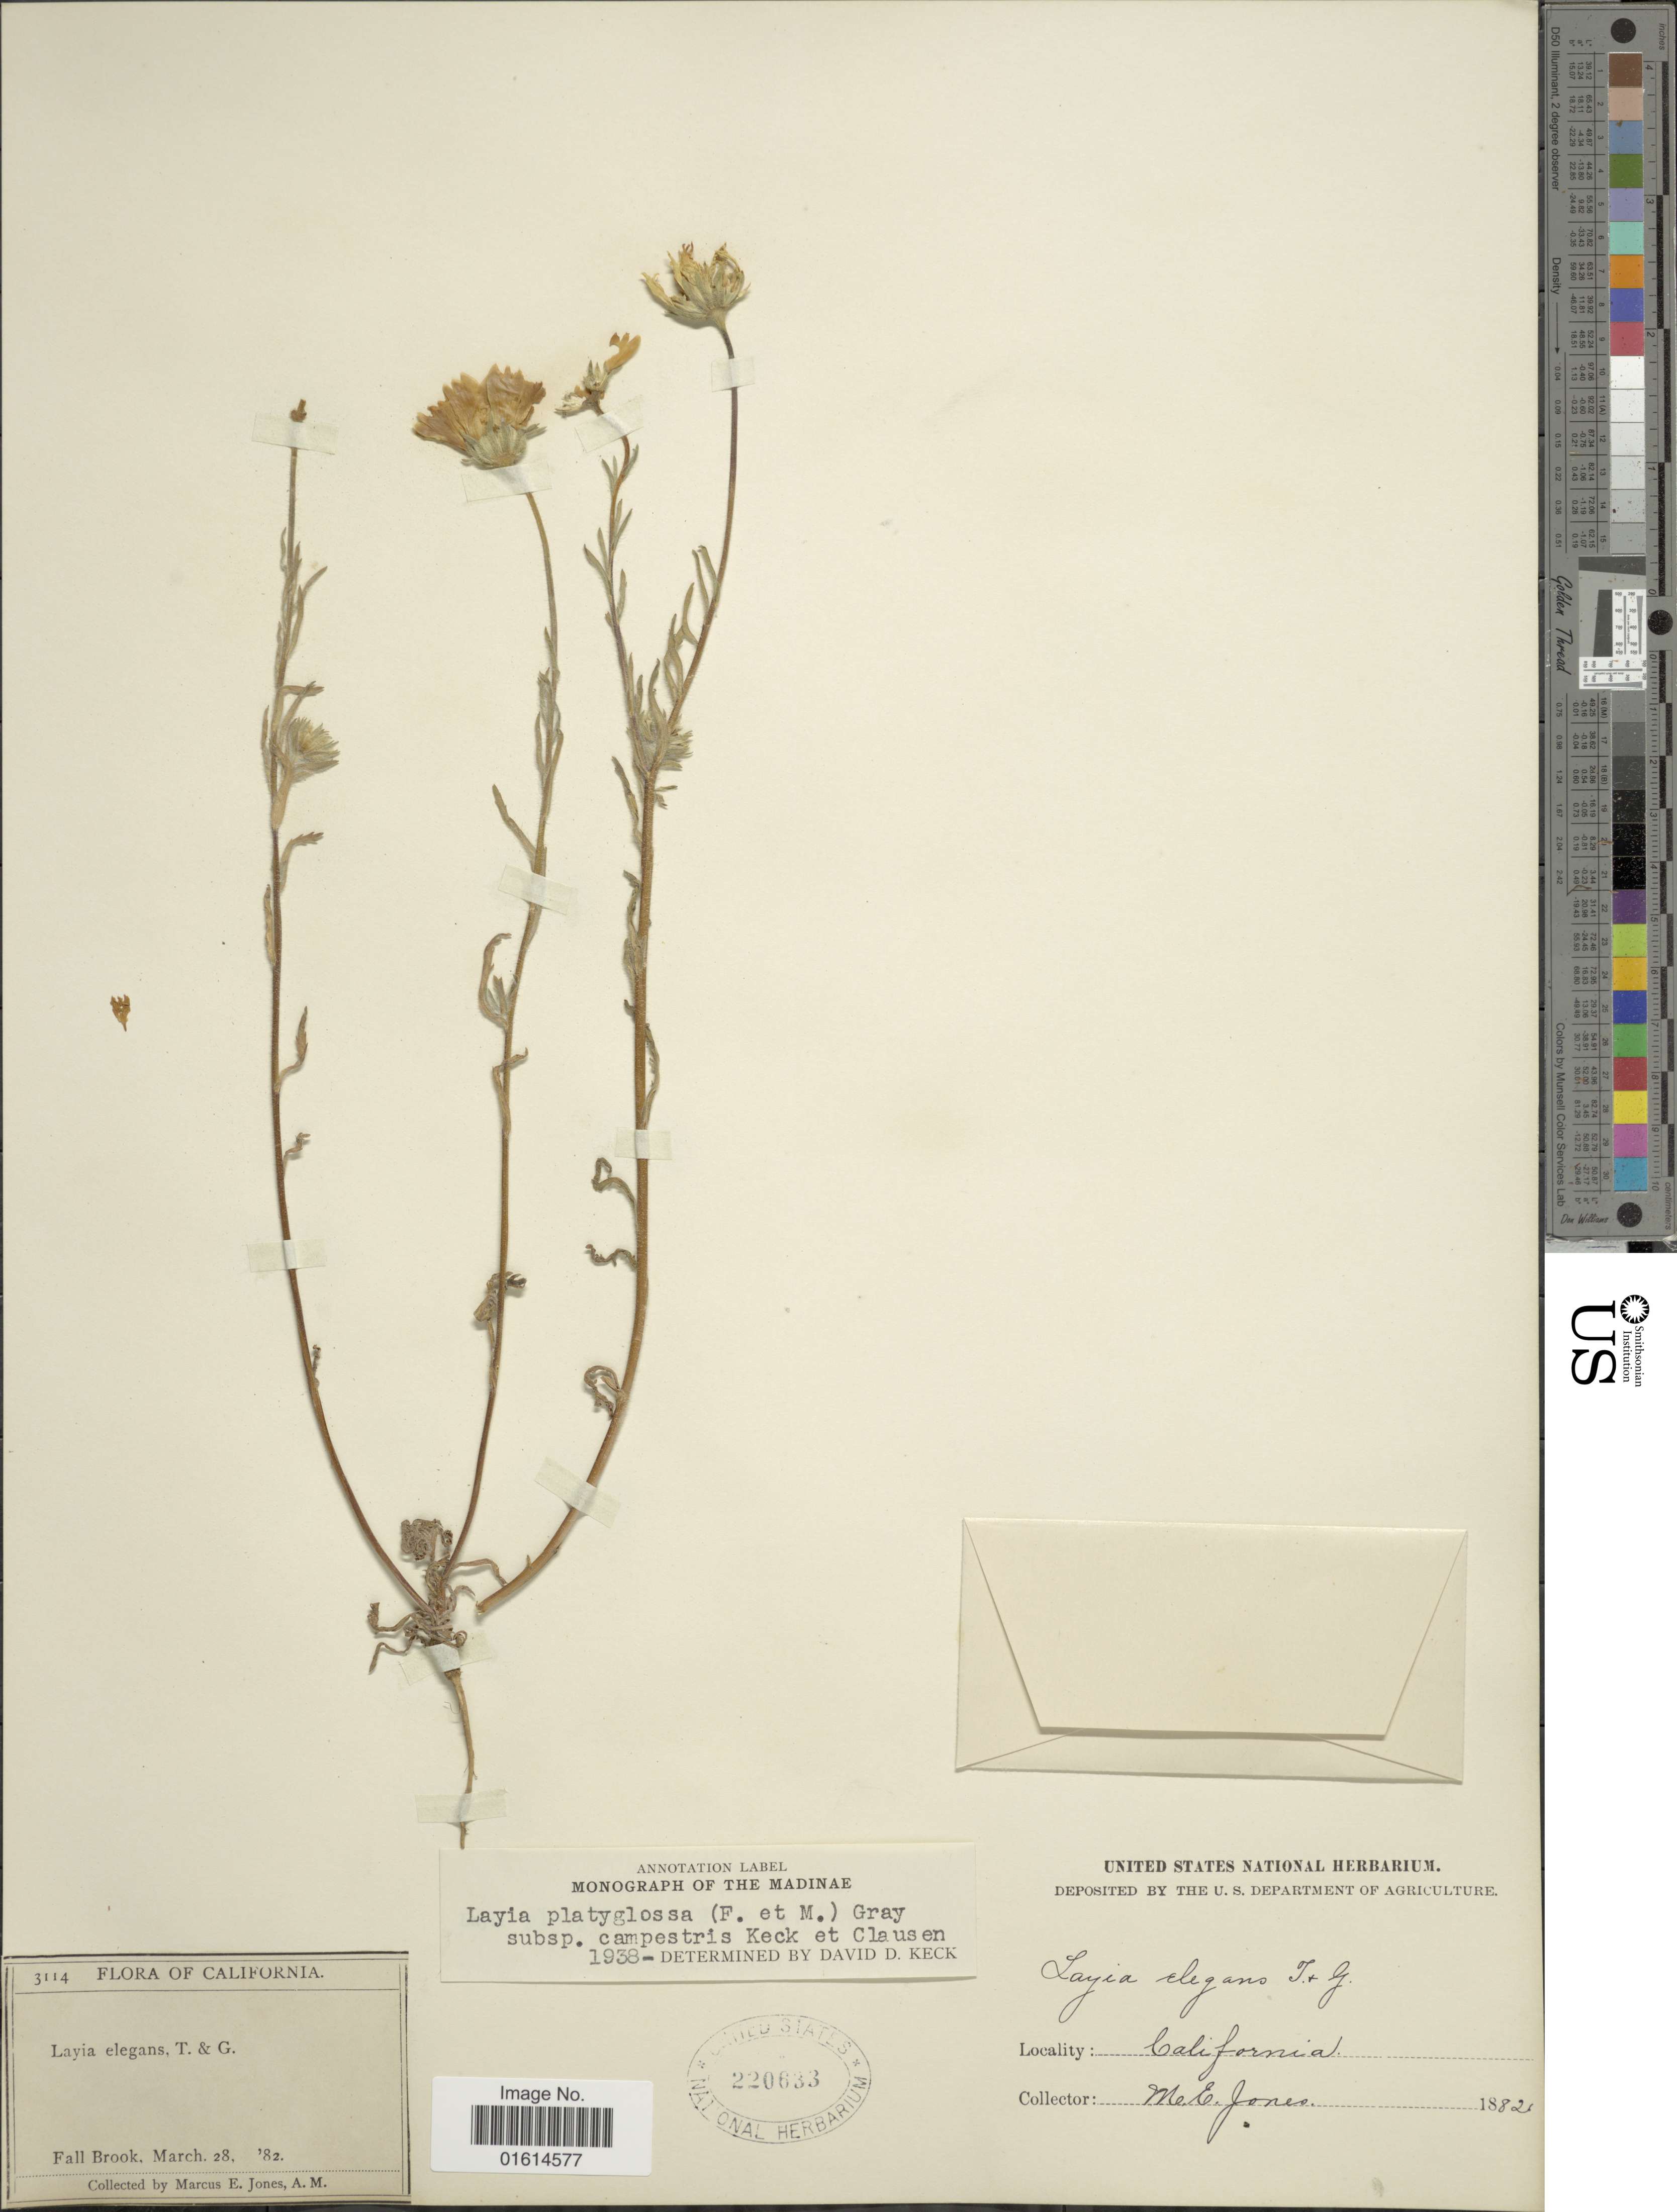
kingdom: Plantae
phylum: Tracheophyta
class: Magnoliopsida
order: Asterales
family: Asteraceae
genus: Layia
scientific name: Layia platyglossa subsp. campestris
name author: D.D. Keck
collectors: M. E. Jones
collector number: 3114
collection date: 1882-03-28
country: United States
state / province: California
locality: Fall Brook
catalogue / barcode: US 220633